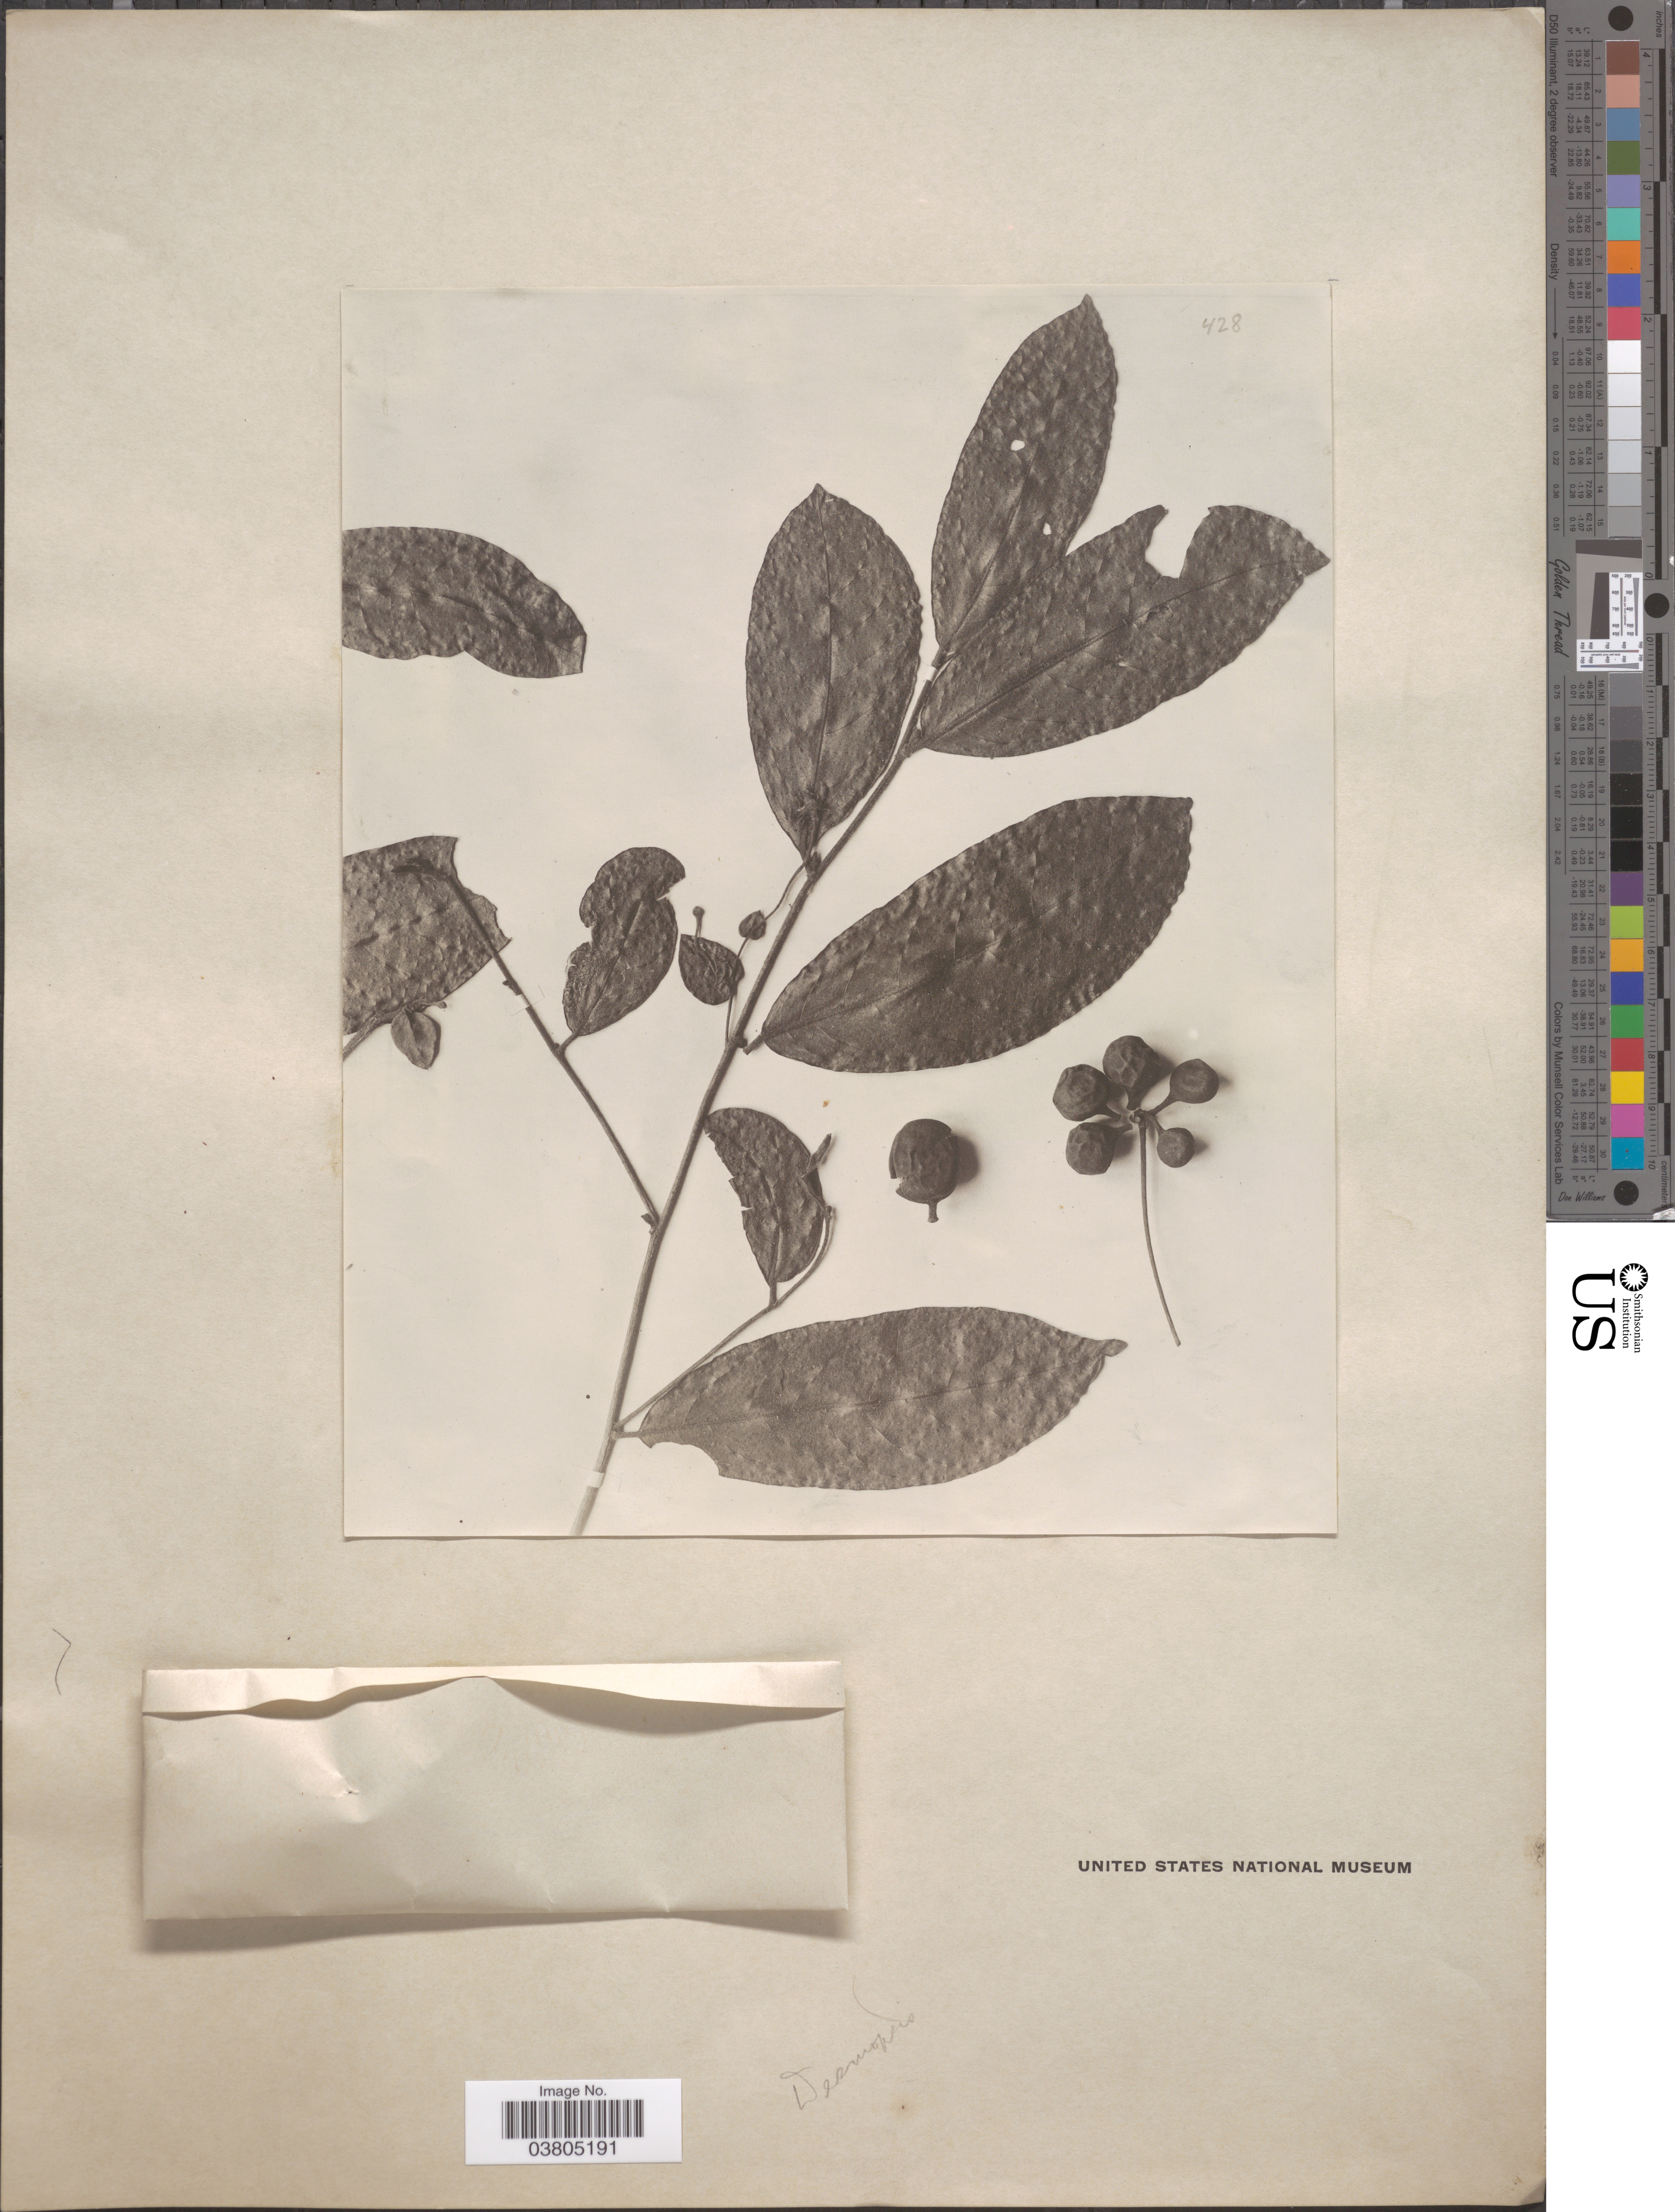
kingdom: Plantae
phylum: Tracheophyta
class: Magnoliopsida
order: Magnoliales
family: Annonaceae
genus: Desmopsis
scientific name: Desmopsis maxonii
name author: Saff.